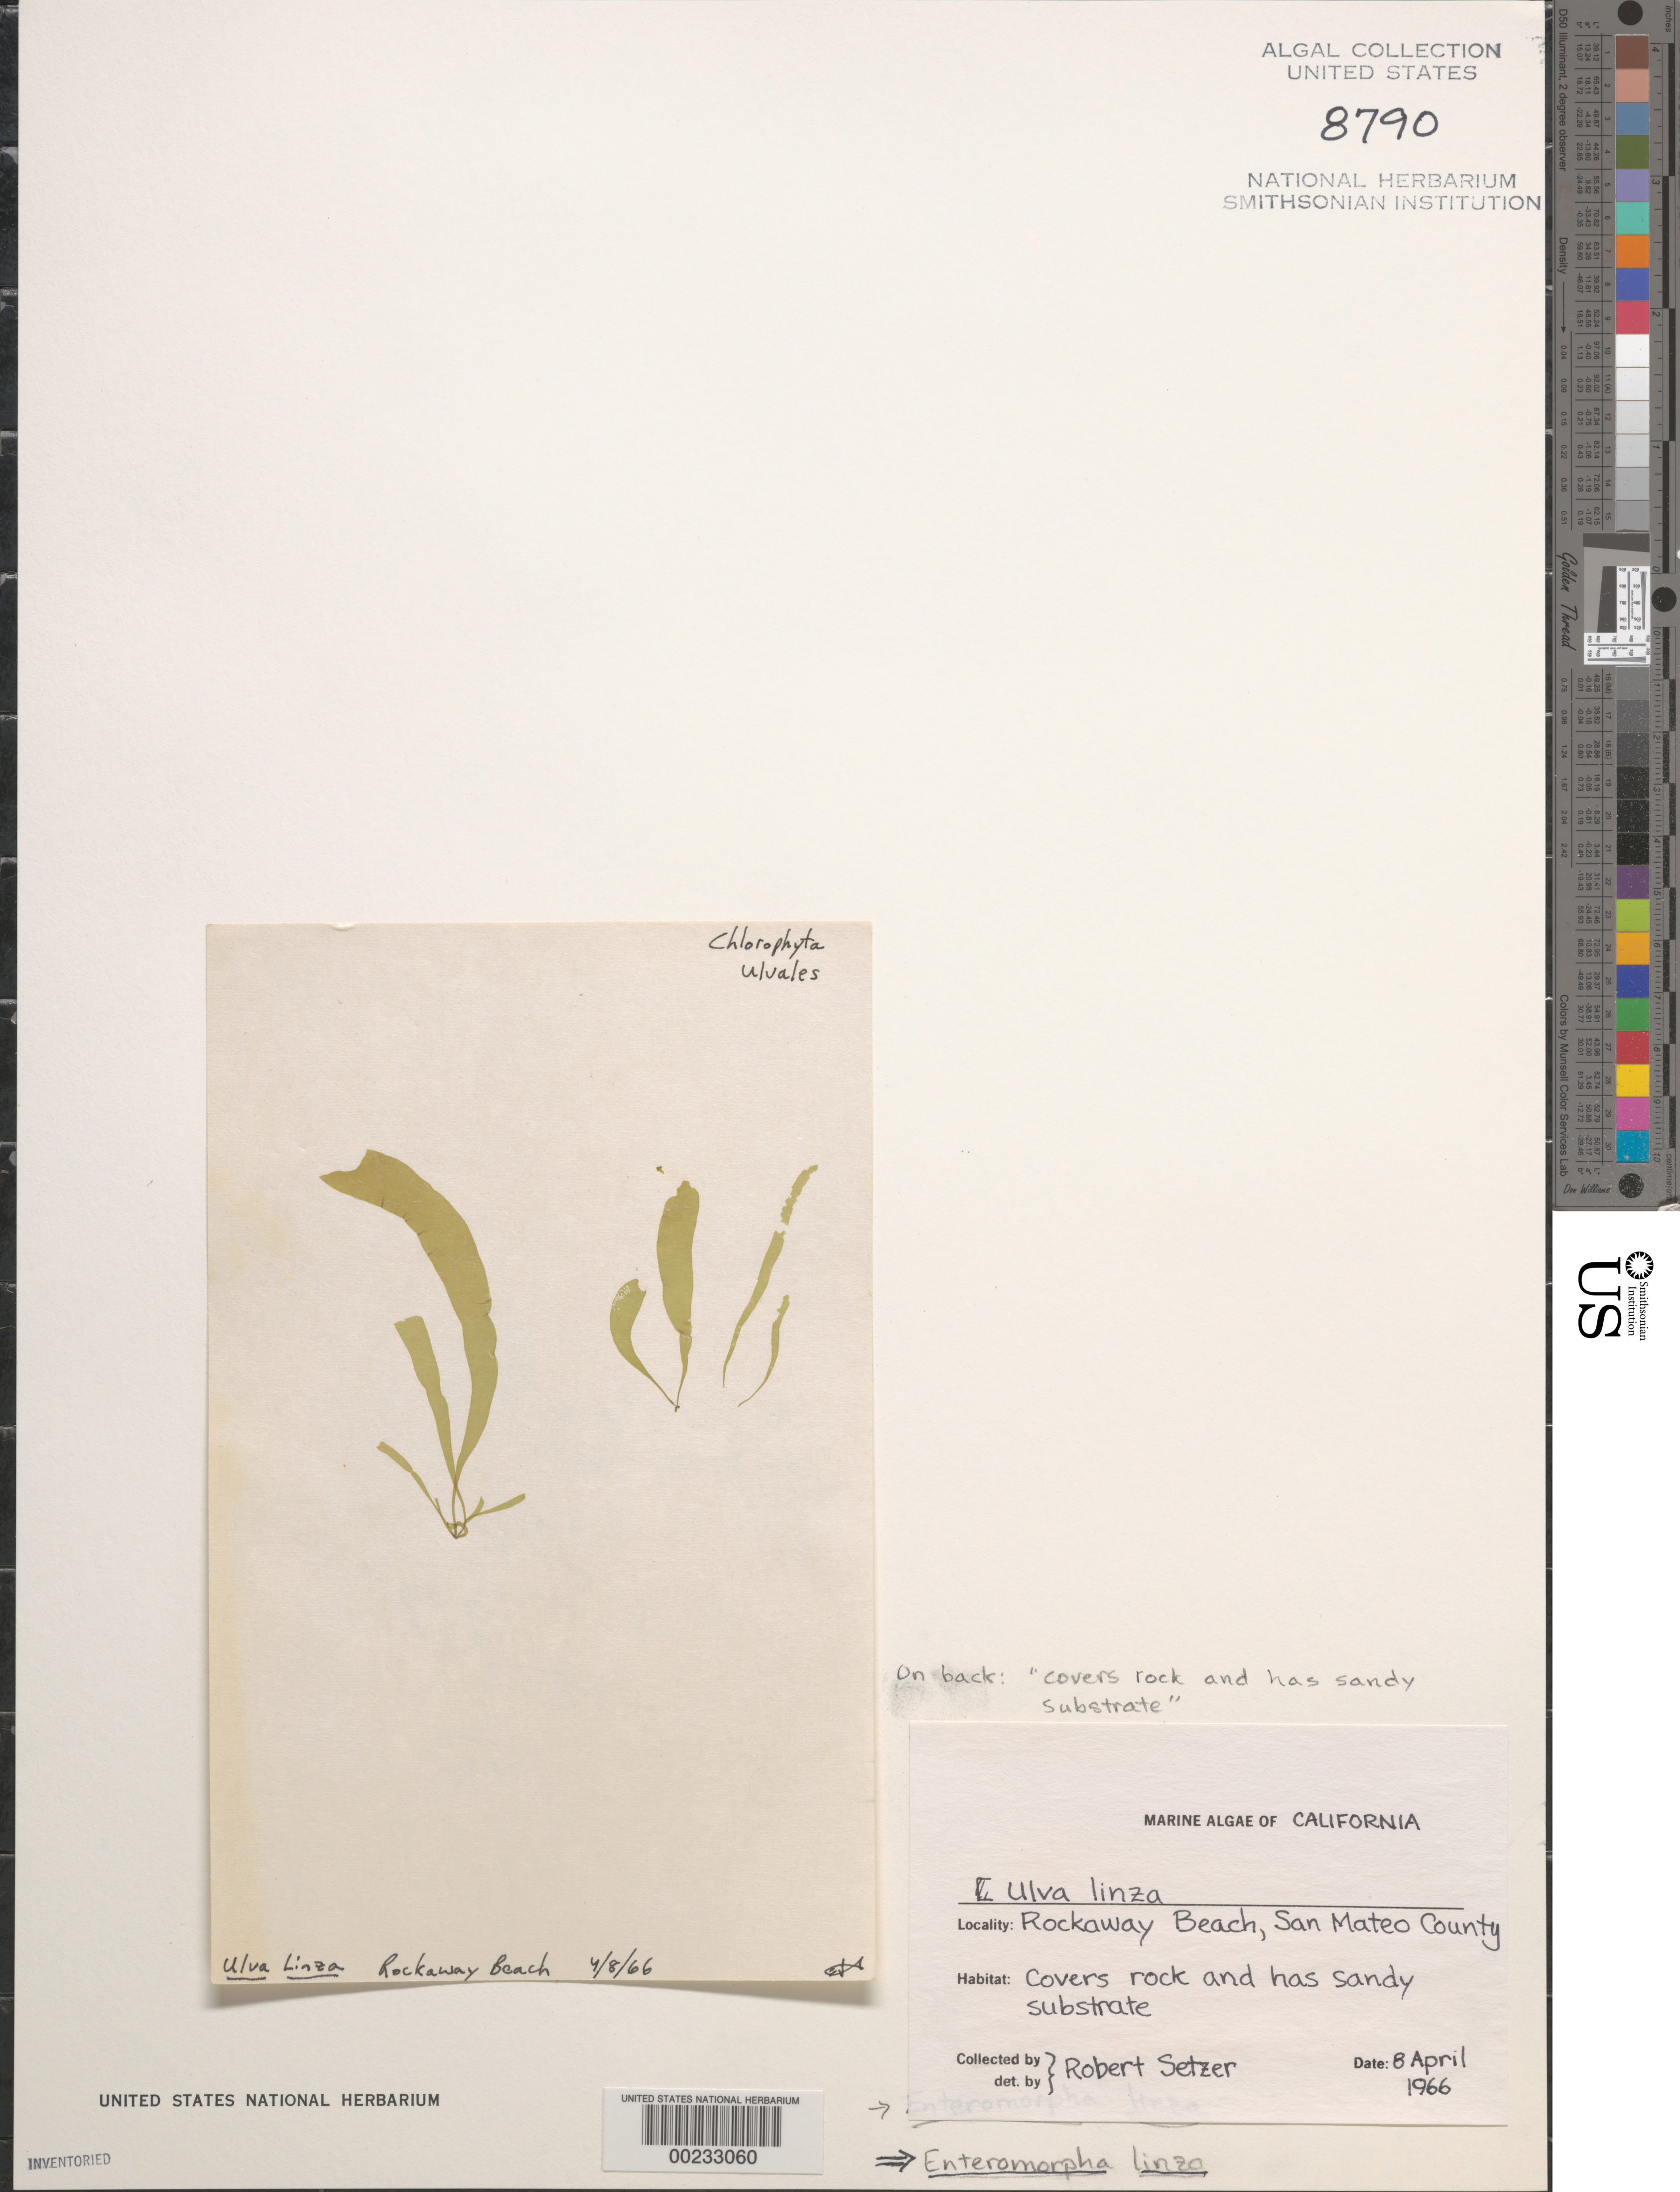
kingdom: Plantae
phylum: Chlorophyta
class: Ulvophyceae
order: Ulvales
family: Ulvaceae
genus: Ulva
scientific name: Ulva clathrata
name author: (Roth) C. Agardh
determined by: Algae name updating Project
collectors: R. Setzer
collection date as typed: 08 Apr 1966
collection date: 1966-04-08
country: United States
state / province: California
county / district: San Mateo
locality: Rockaway Beach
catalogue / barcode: US 8790